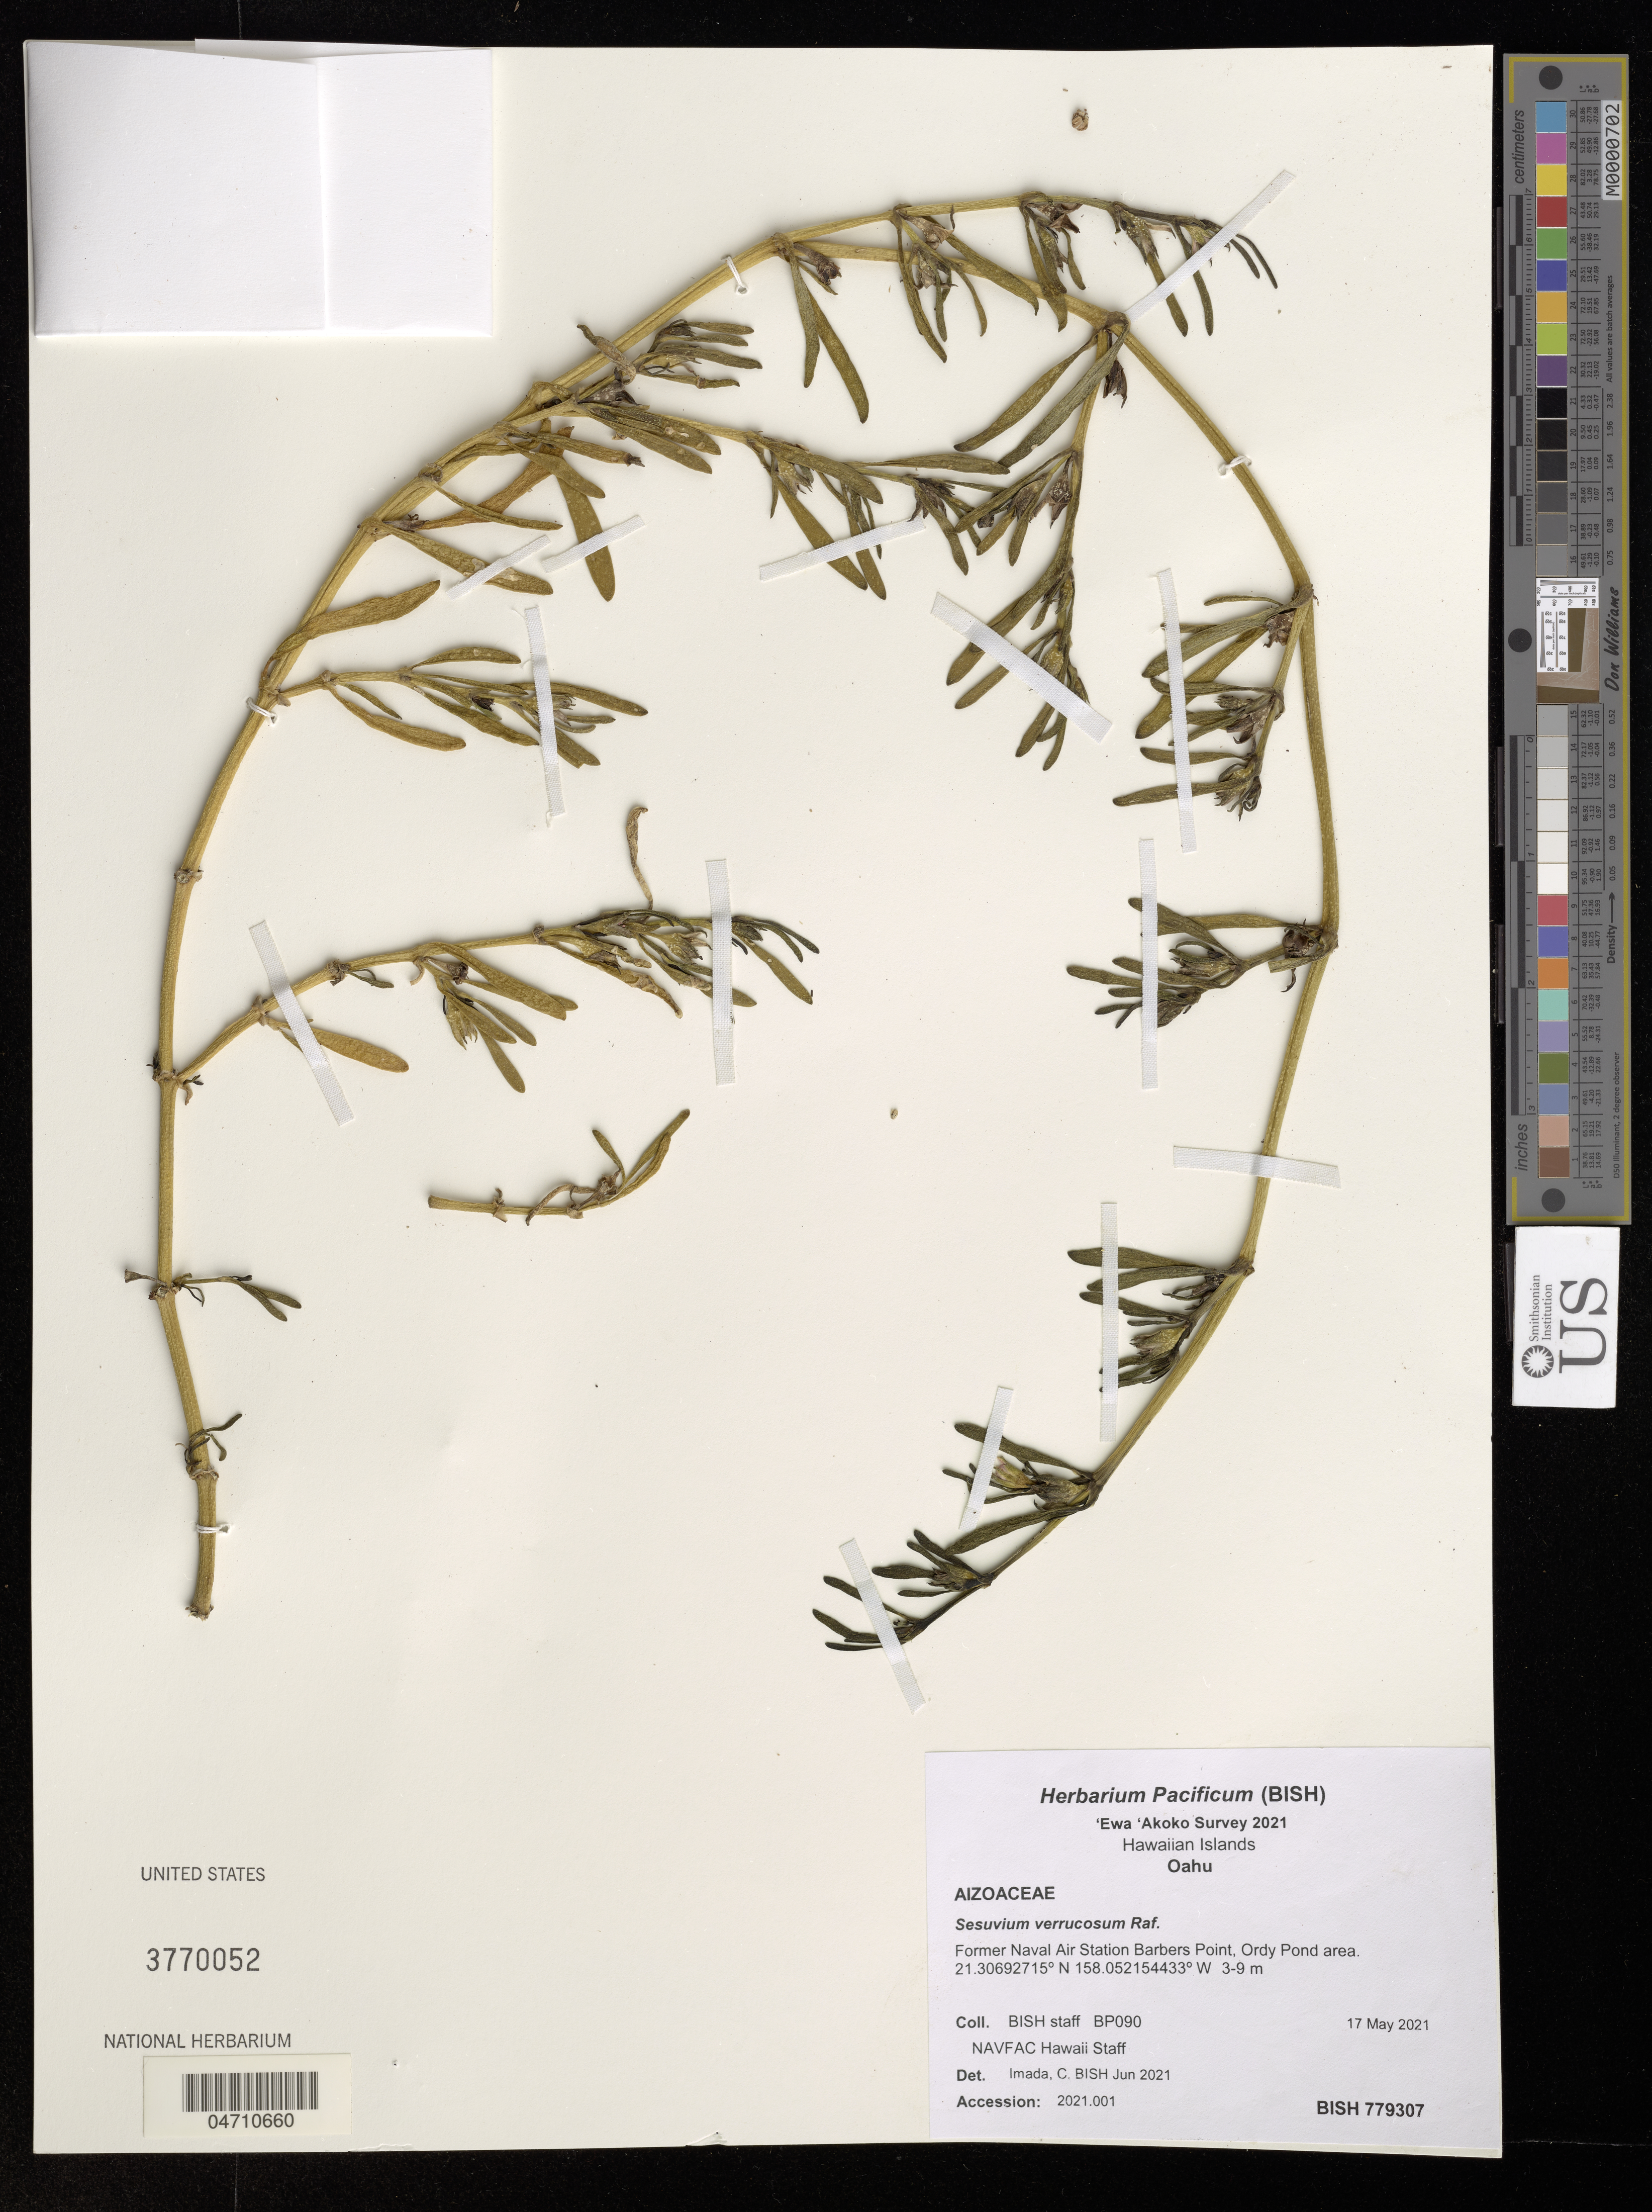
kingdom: Plantae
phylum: Tracheophyta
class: Magnoliopsida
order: Caryophyllales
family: Aizoaceae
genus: Sesuvium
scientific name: Sesuvium portulacastrum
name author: (L.) L.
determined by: Strong, Mark T., (BOT), Smithsonian Institution - National Museum of Natural History (UNITED STATES)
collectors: Bernice P. Bishop Museum & N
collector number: BISH779307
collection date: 2021-05-17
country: United States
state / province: Hawaii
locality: Former Naval Air Station Barbers Point, Ordy Pond area.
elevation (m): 3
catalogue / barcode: US 3770052